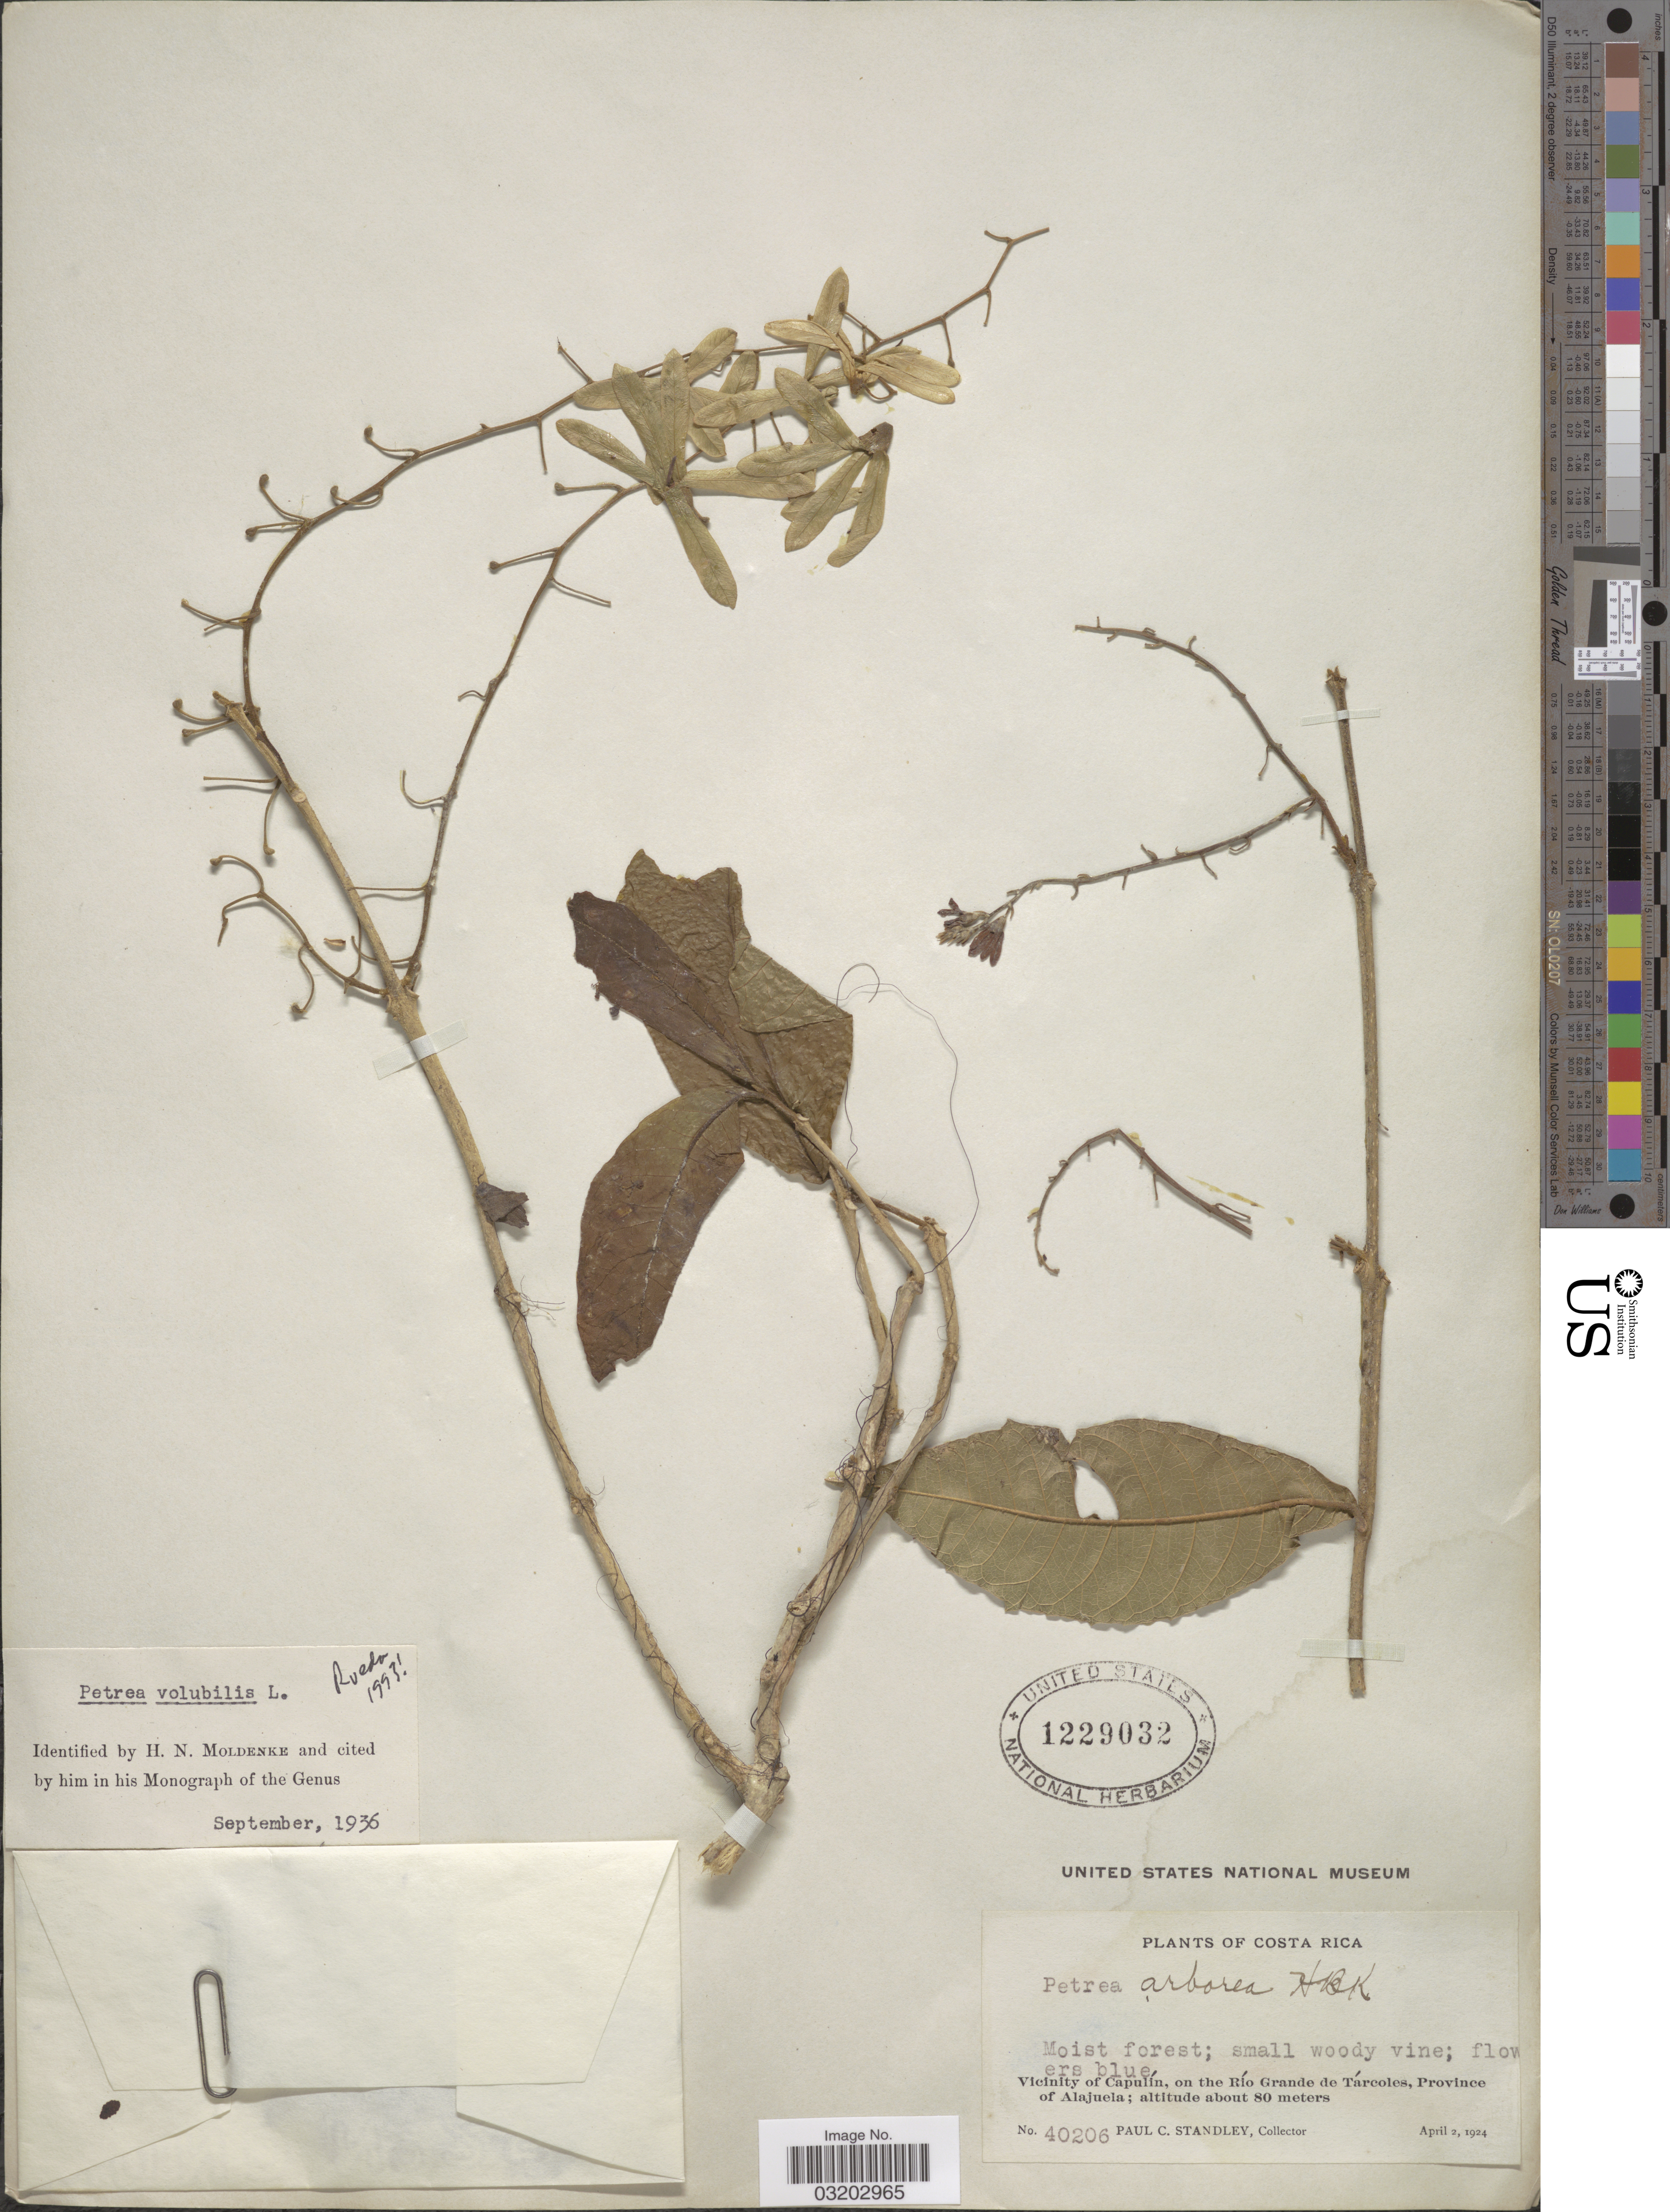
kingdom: Plantae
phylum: Tracheophyta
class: Magnoliopsida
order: Lamiales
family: Verbenaceae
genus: Petrea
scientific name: Petrea volubilis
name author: L.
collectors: P. C. Standley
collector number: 40206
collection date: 1924-04-02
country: Costa Rica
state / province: Alajuela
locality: Vicinity of Capulín, on the Río Grande de Tárcoles.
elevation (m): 80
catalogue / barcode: US 1229032